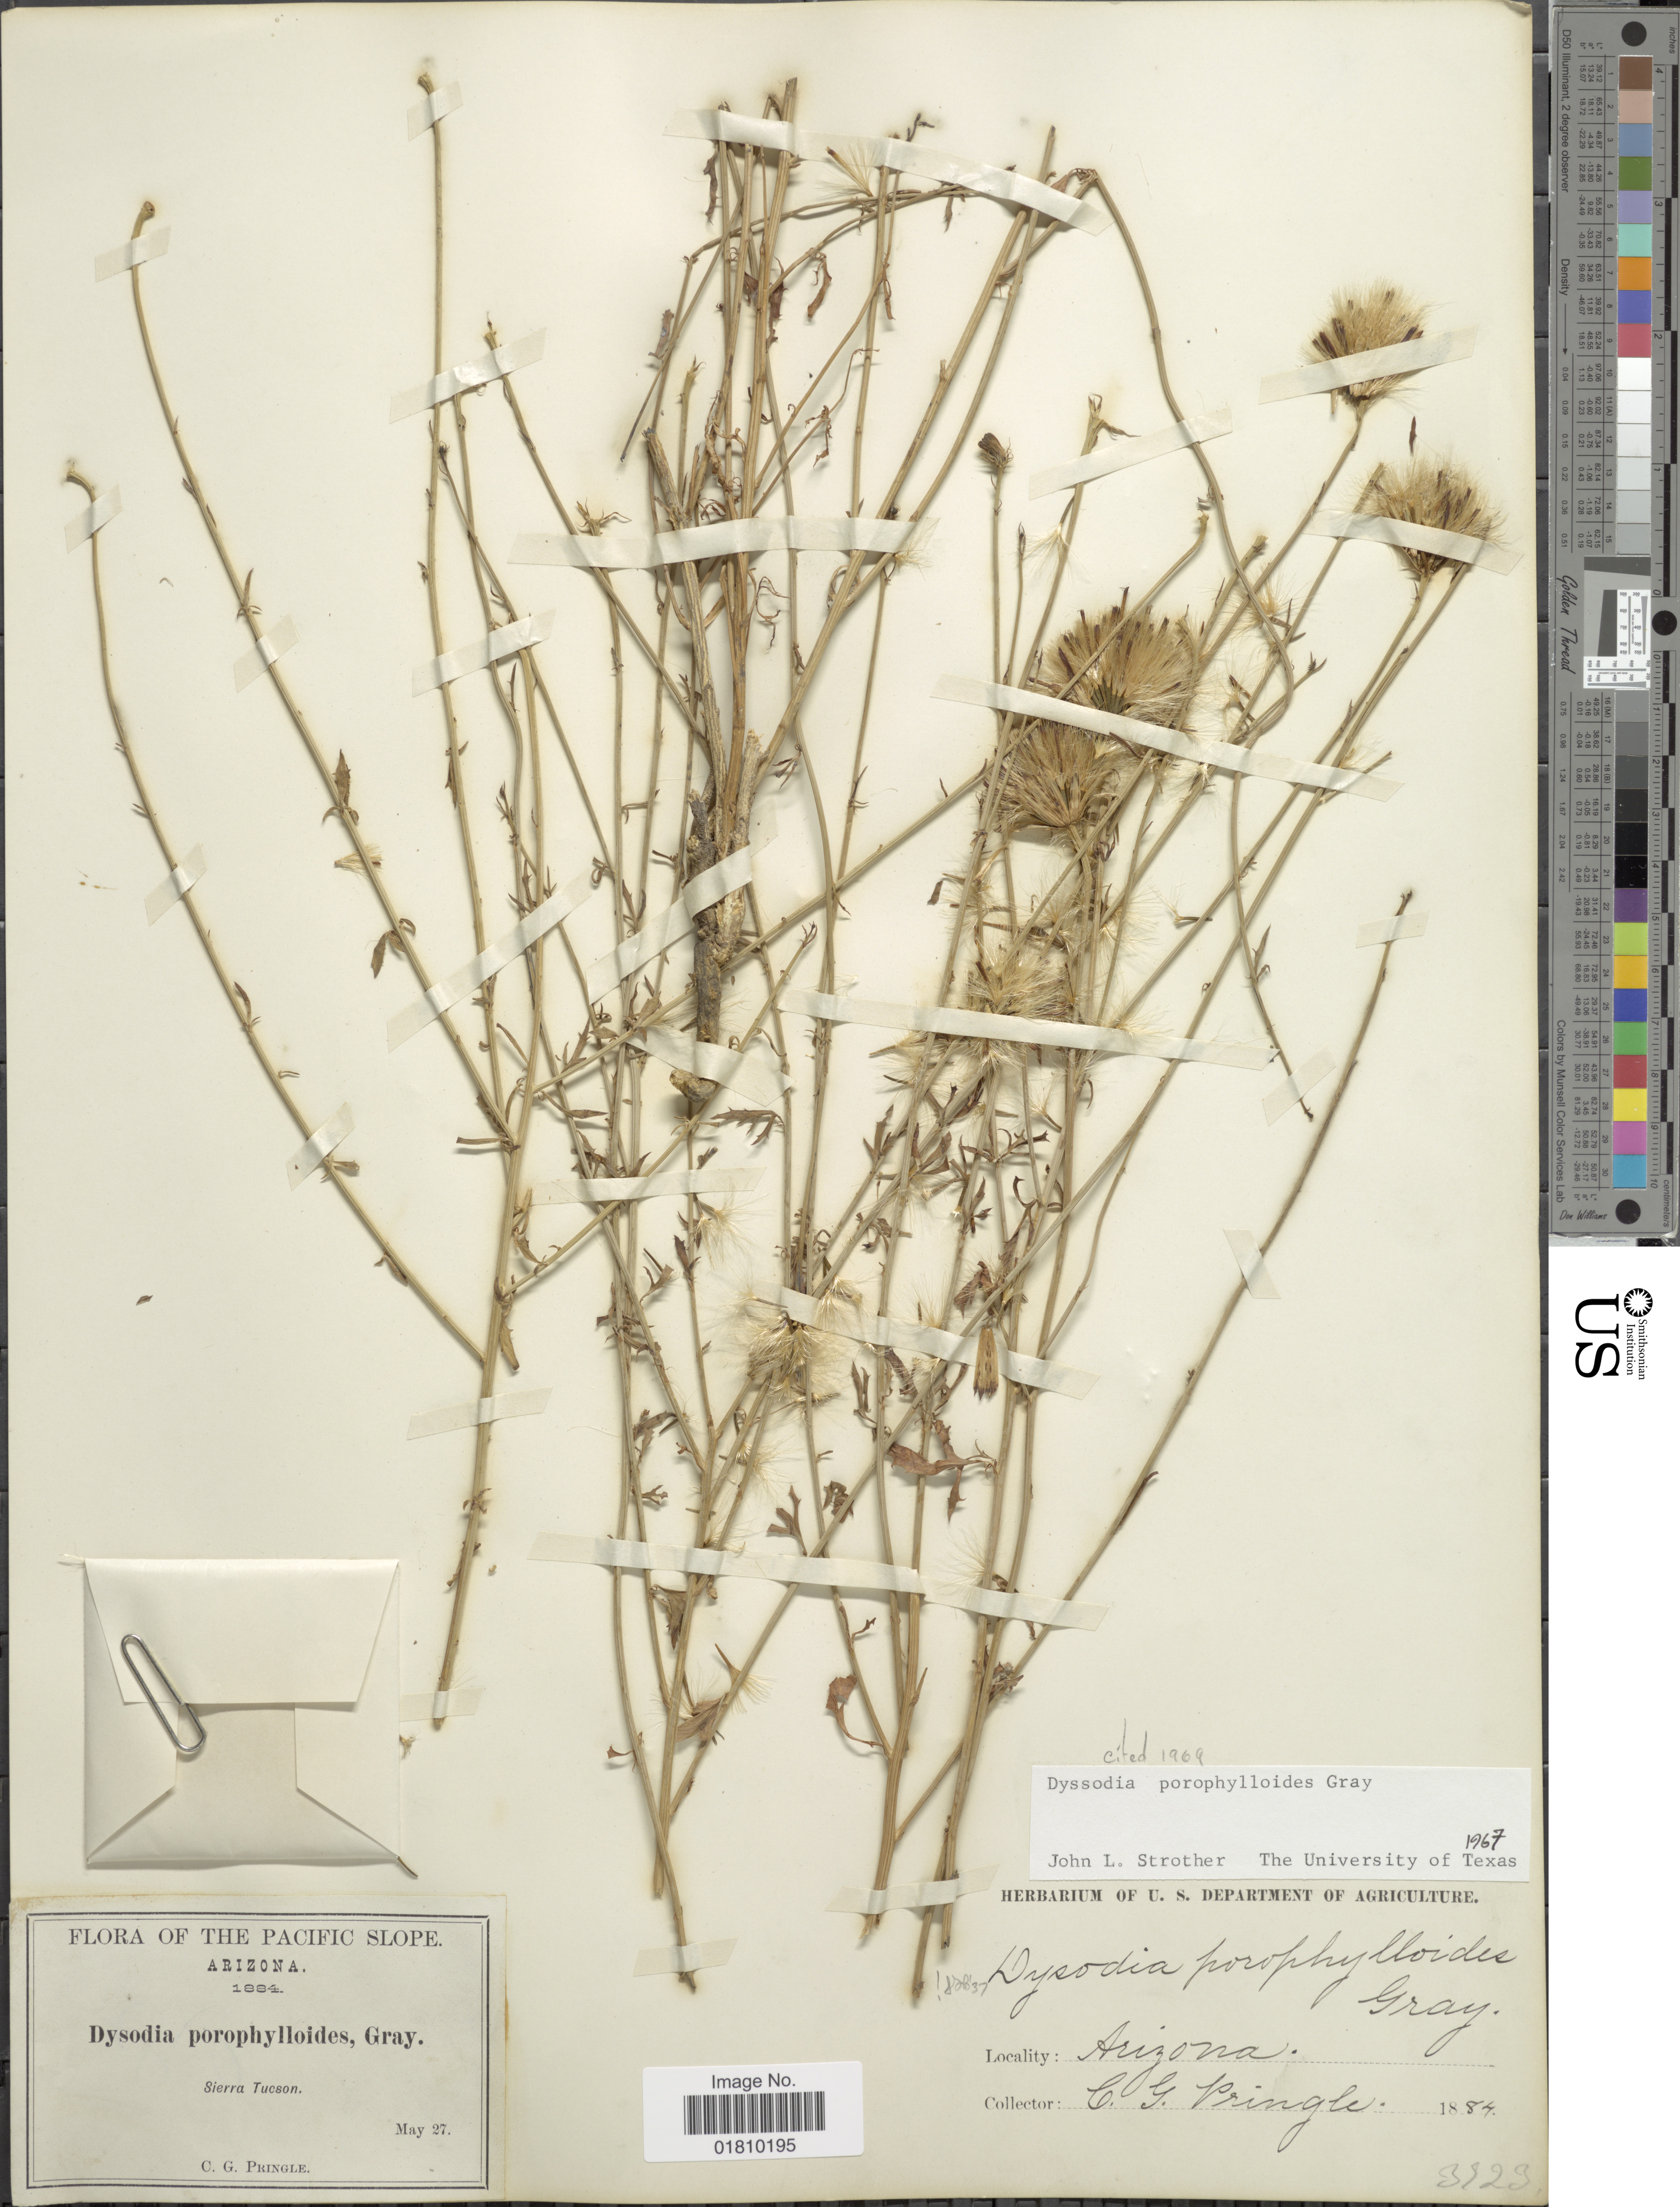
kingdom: Plantae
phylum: Tracheophyta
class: Magnoliopsida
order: Asterales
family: Asteraceae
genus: Adenophyllum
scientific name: Adenophyllum porophylloides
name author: (A. Gray) Strother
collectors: C. G. Pringle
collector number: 3232*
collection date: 1884-05-27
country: United States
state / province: Arizona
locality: Pacific Slope, Sierra Tucson